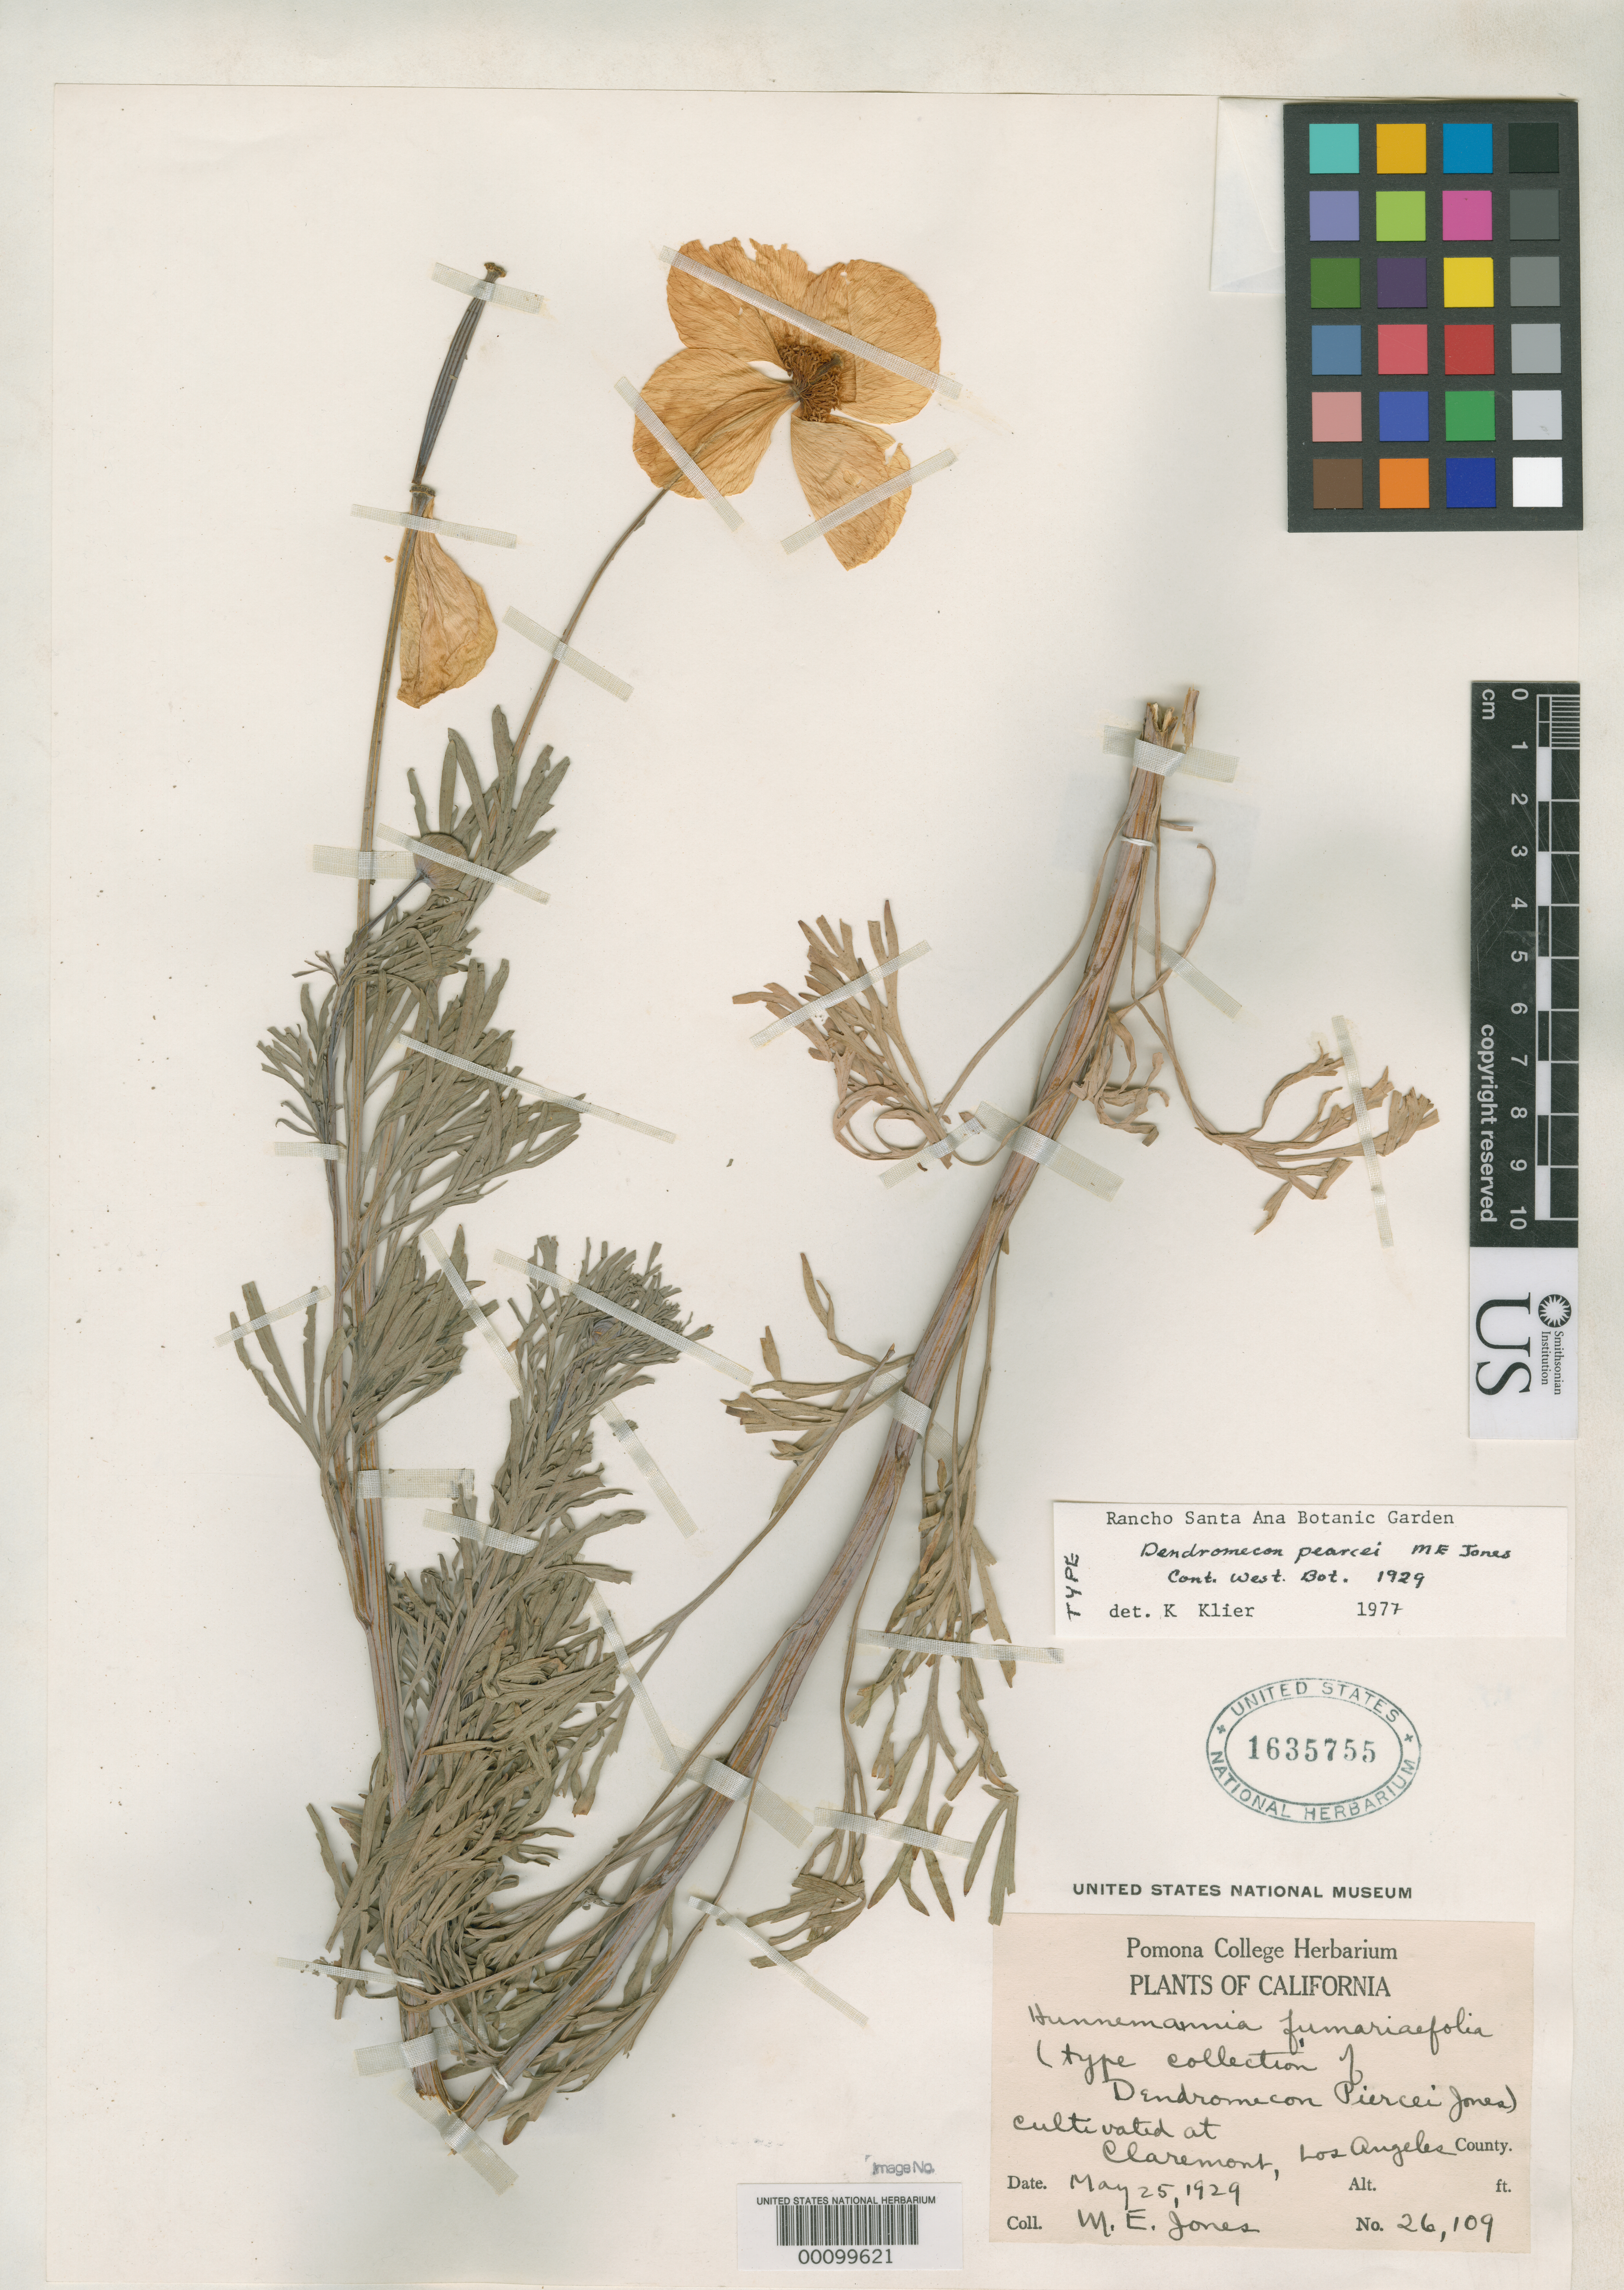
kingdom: Plantae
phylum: Tracheophyta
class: Magnoliopsida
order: Ranunculales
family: Papaveraceae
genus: Dendromecon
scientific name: Dendromecon piercei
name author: M.E. Jones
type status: Type Collection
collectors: M. E. Jones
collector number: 26109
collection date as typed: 25 May 1929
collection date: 1929-05-25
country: United States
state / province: California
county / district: Los Angeles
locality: Claremont.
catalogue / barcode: US 1635755